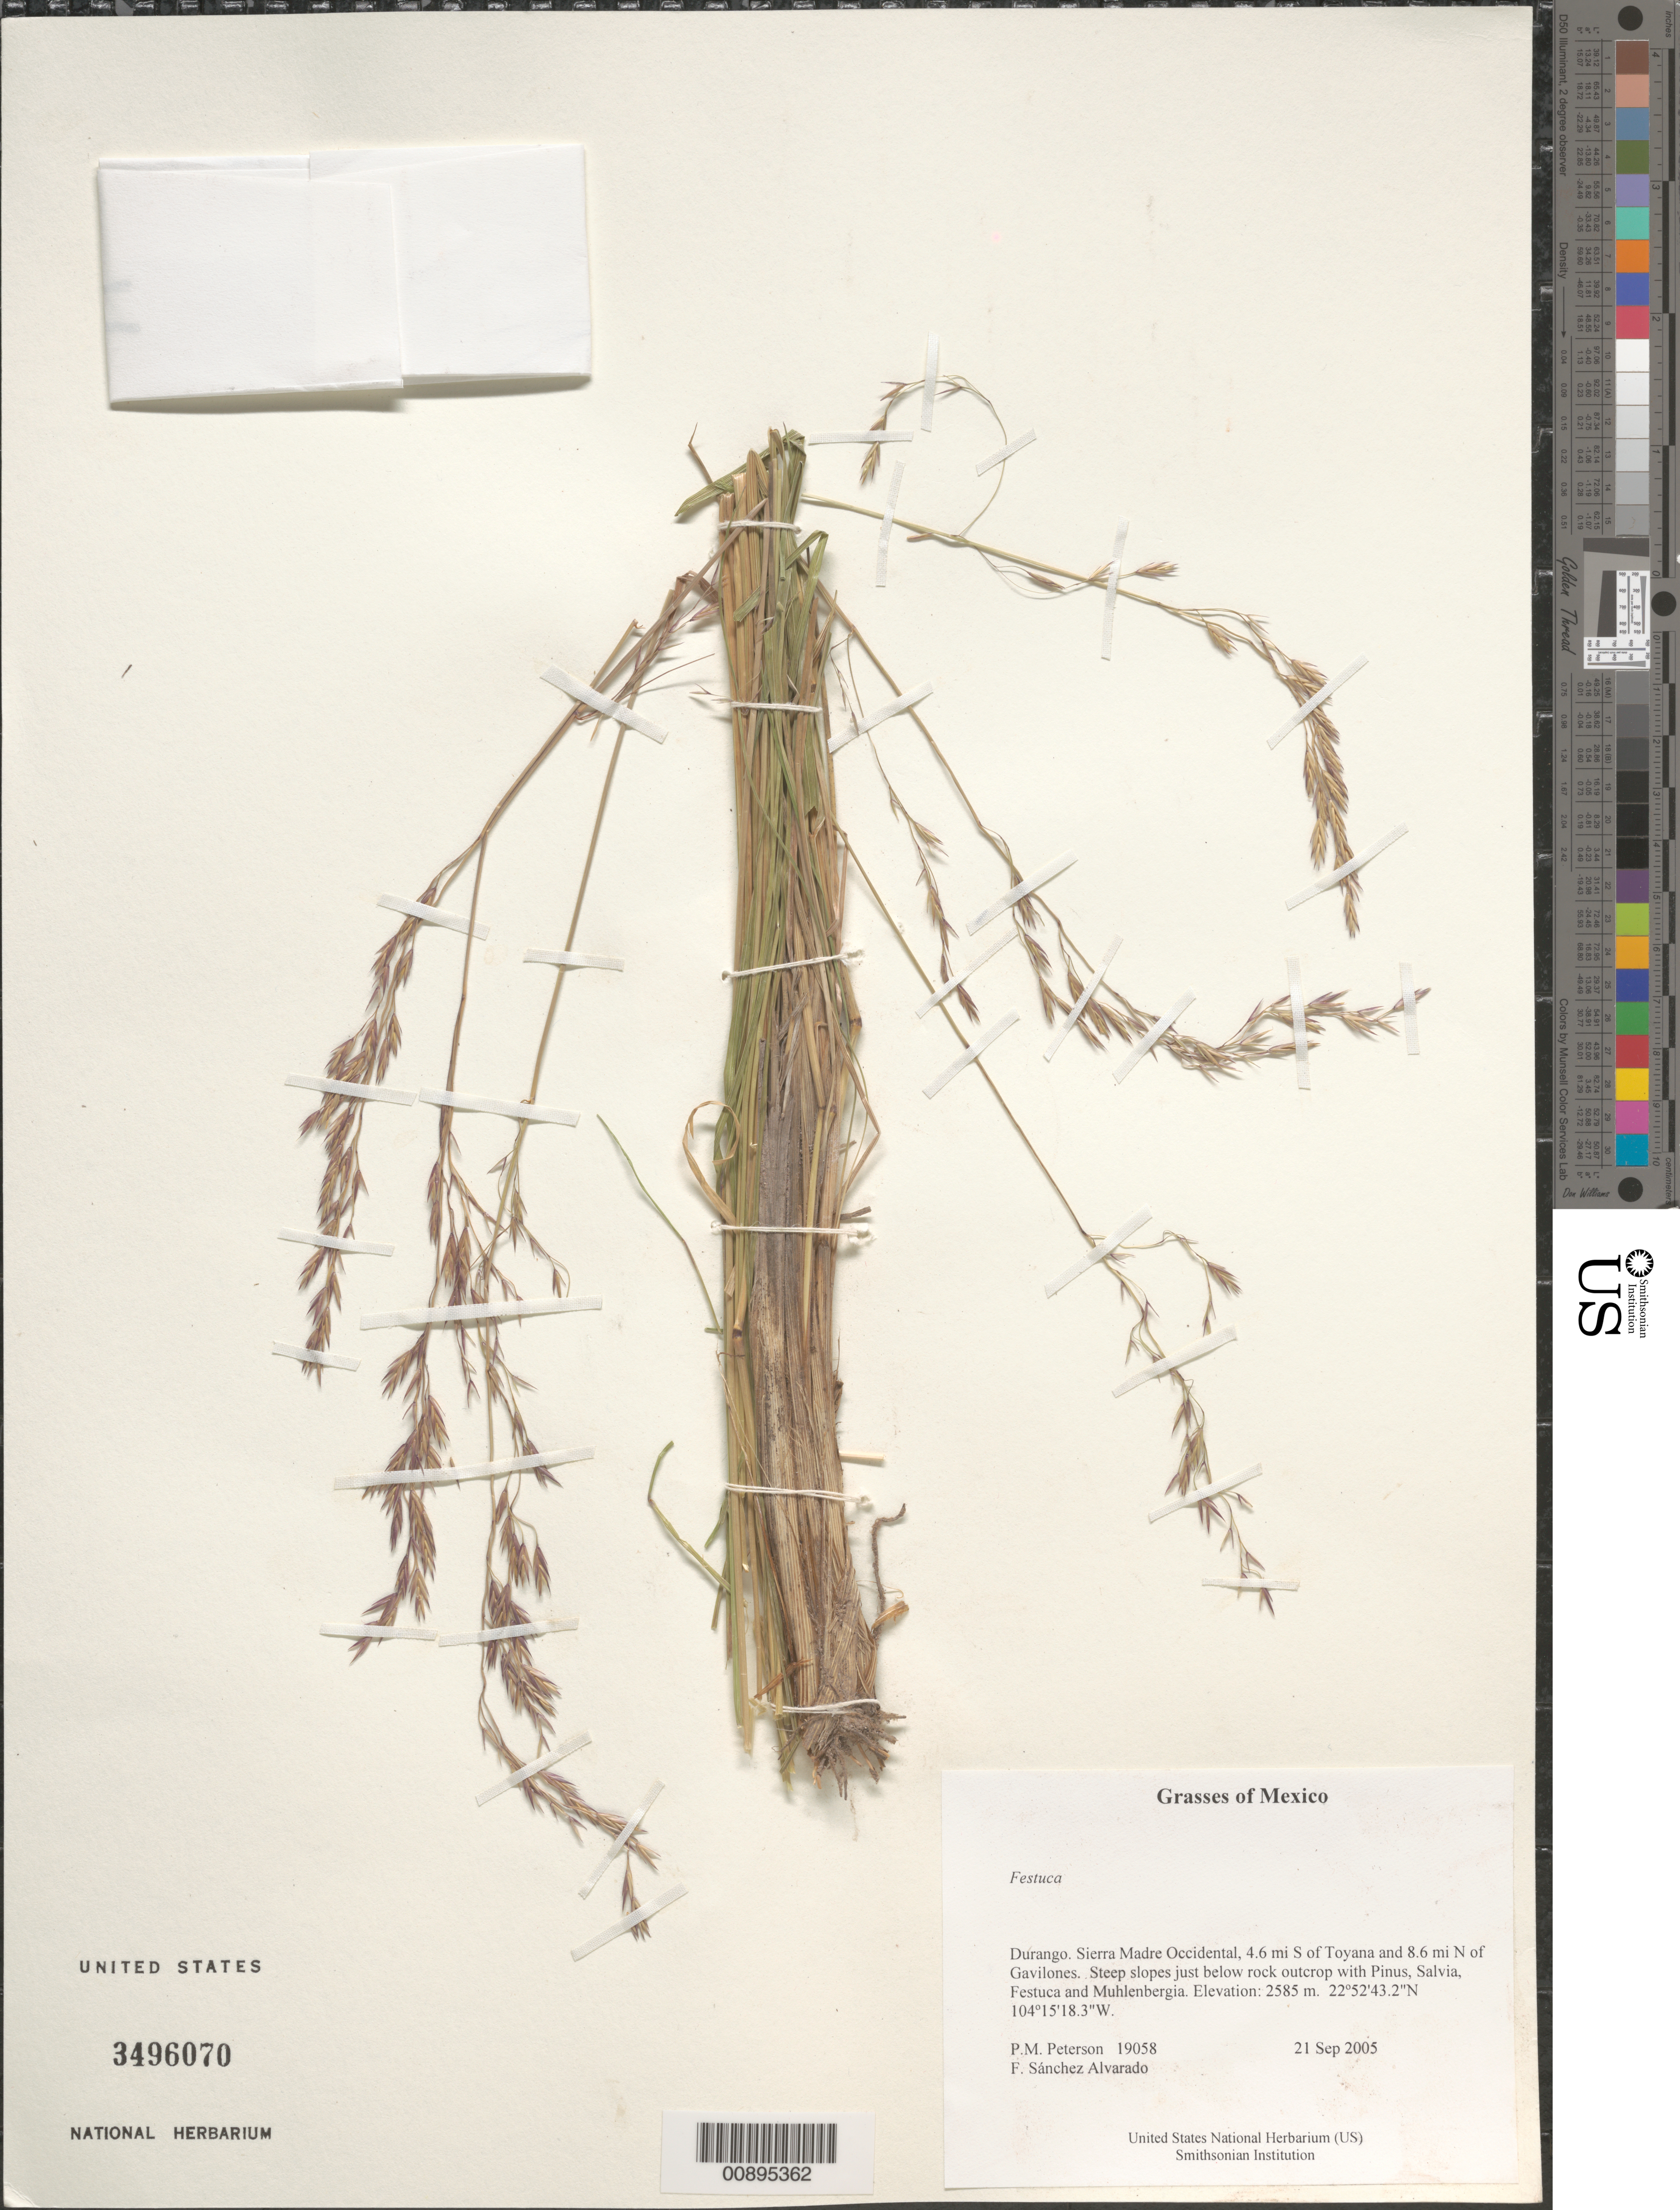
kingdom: Plantae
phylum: Tracheophyta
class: Liliopsida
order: Poales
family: Poaceae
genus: Festuca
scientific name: Festuca sp.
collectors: P. M. Peterson & F. Sánchez Alvarado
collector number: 19058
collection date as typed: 21 Sep 2005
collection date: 2005-09-21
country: Mexico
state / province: Durango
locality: Sierra Madre Occidental, 4.6 mi S of Toyana and 8.6 mi N of Gavilones. Steep slopes just below rock outcrop with Pinus, Salvia, Festuca and Muhlenbergia.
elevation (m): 2585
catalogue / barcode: US 3496070